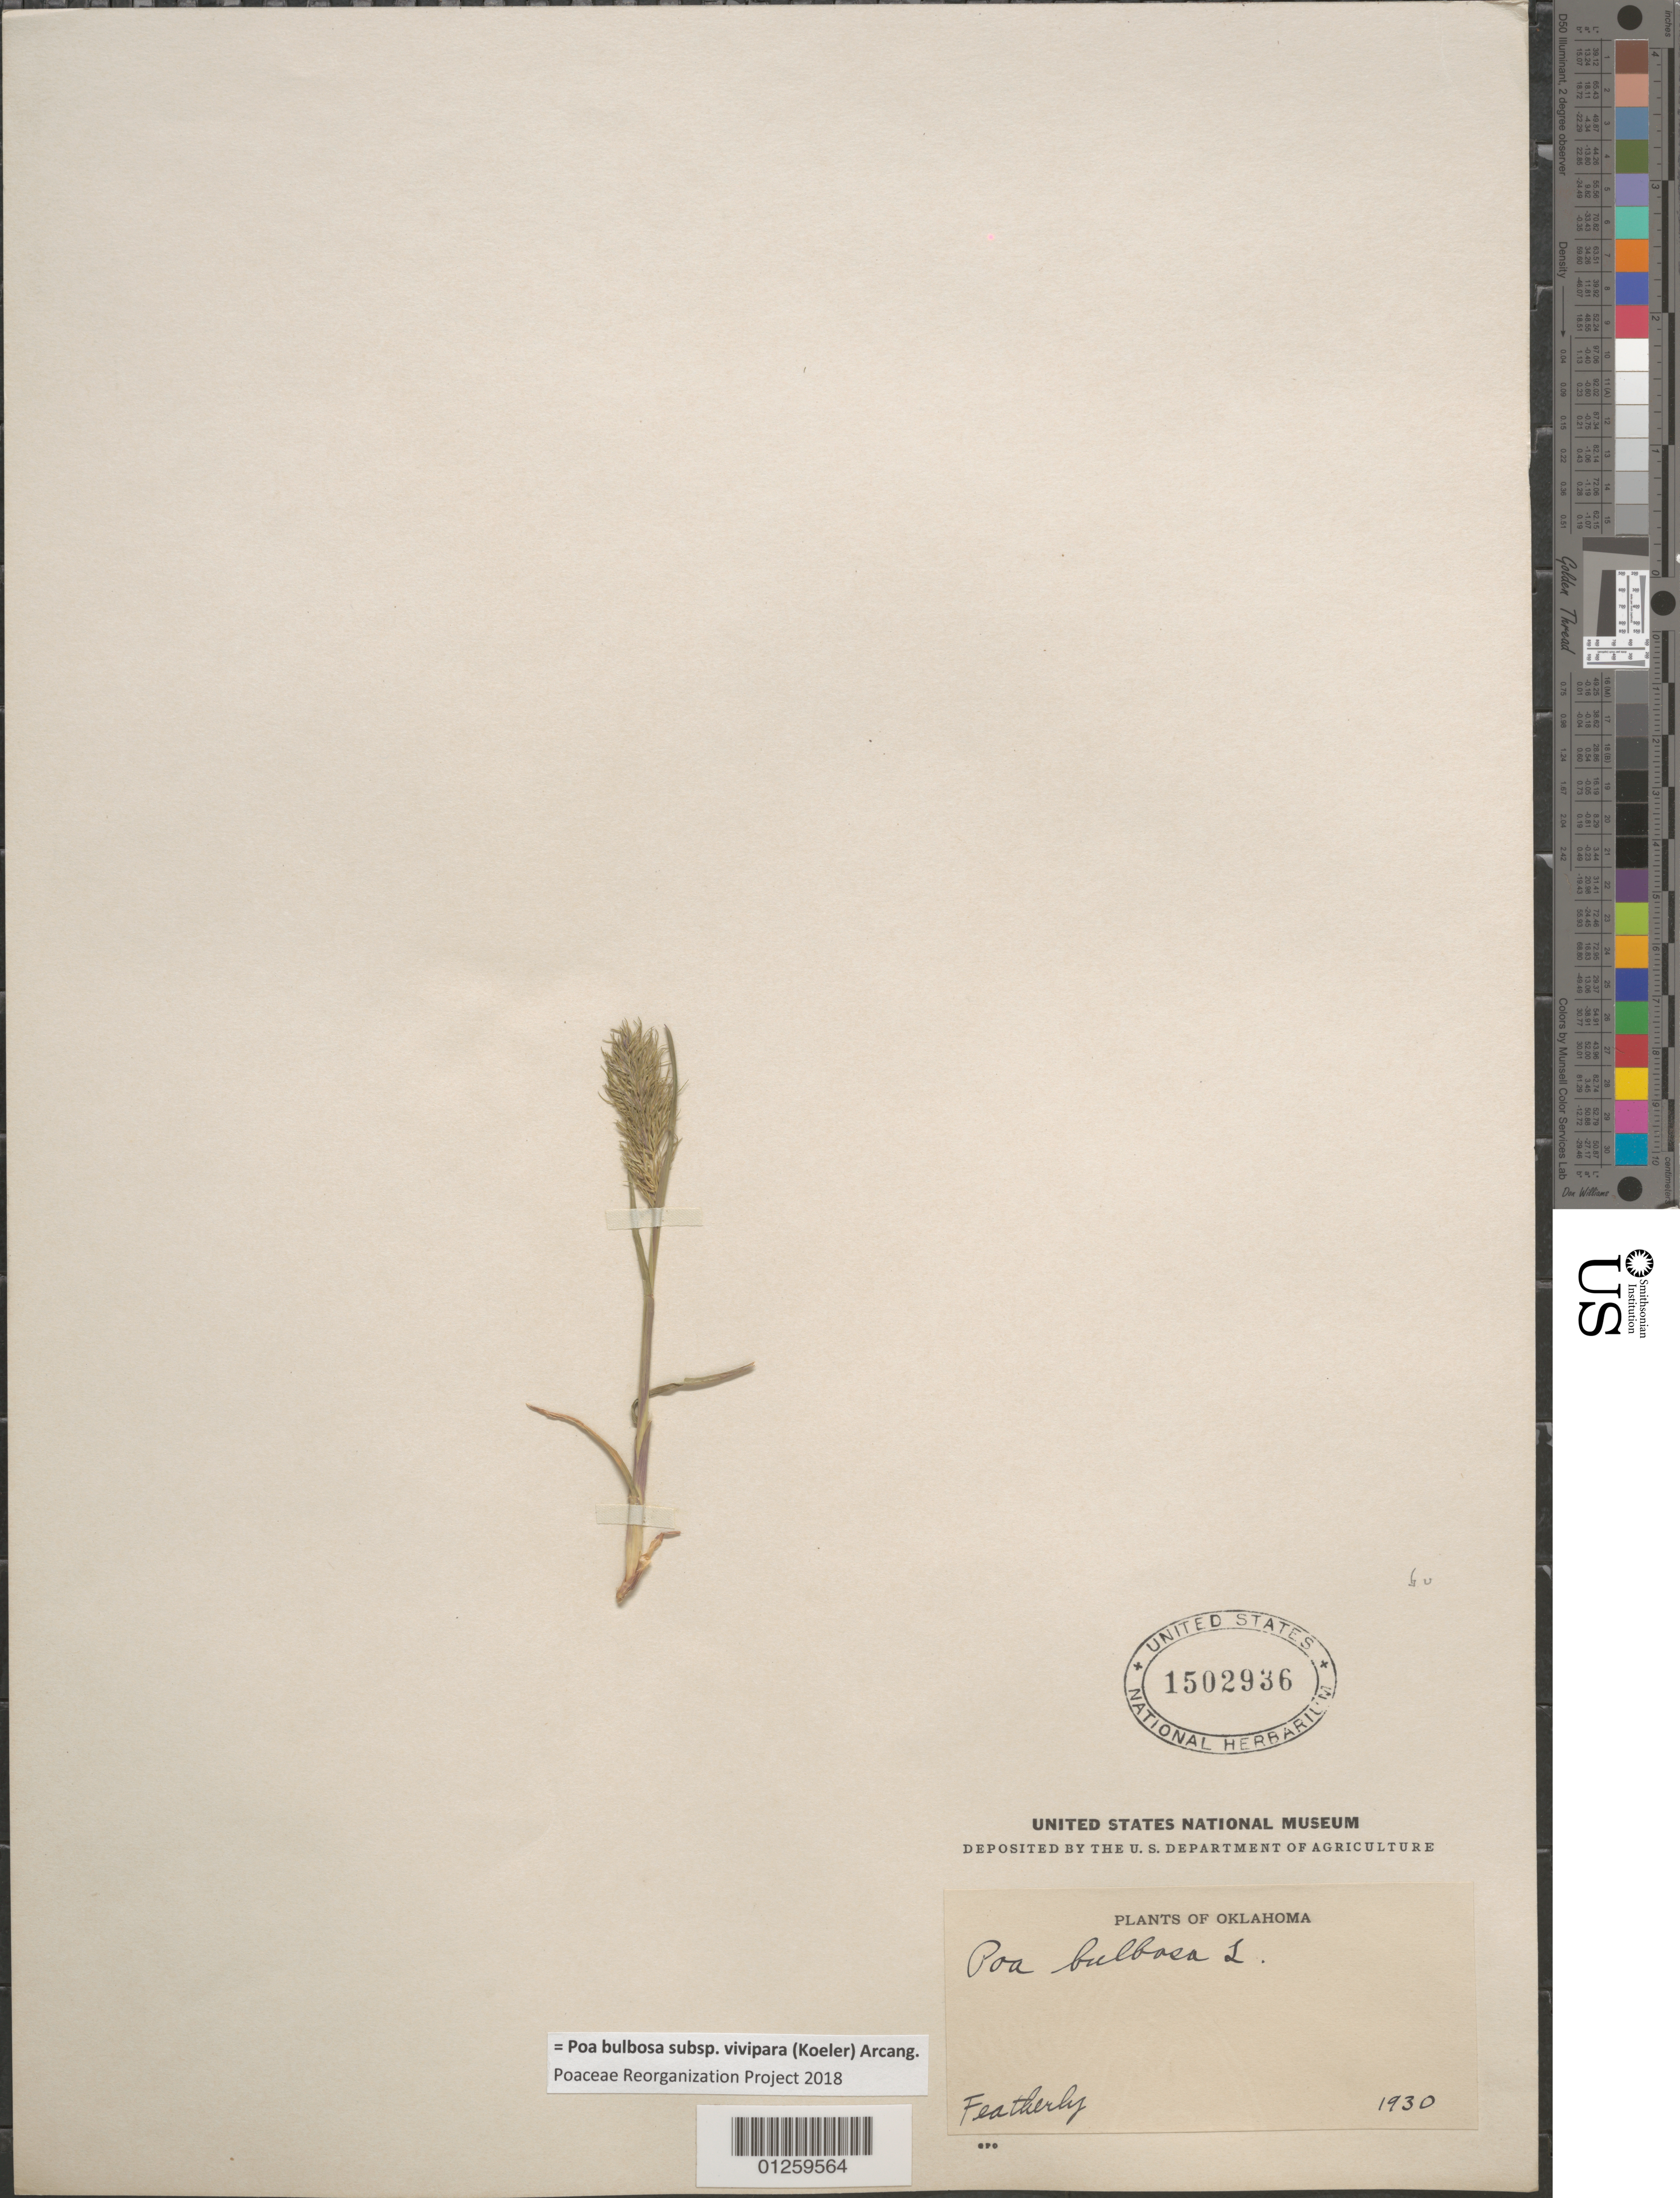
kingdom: Plantae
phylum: Tracheophyta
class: Liliopsida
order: Poales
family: Poaceae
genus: Poa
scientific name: Poa bulbosa subsp. vivipara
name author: (Koeler) Arcang.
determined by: Poaceae Reorganization Project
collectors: H. Featherly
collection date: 1930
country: United States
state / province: Oklahoma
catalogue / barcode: US 1502936